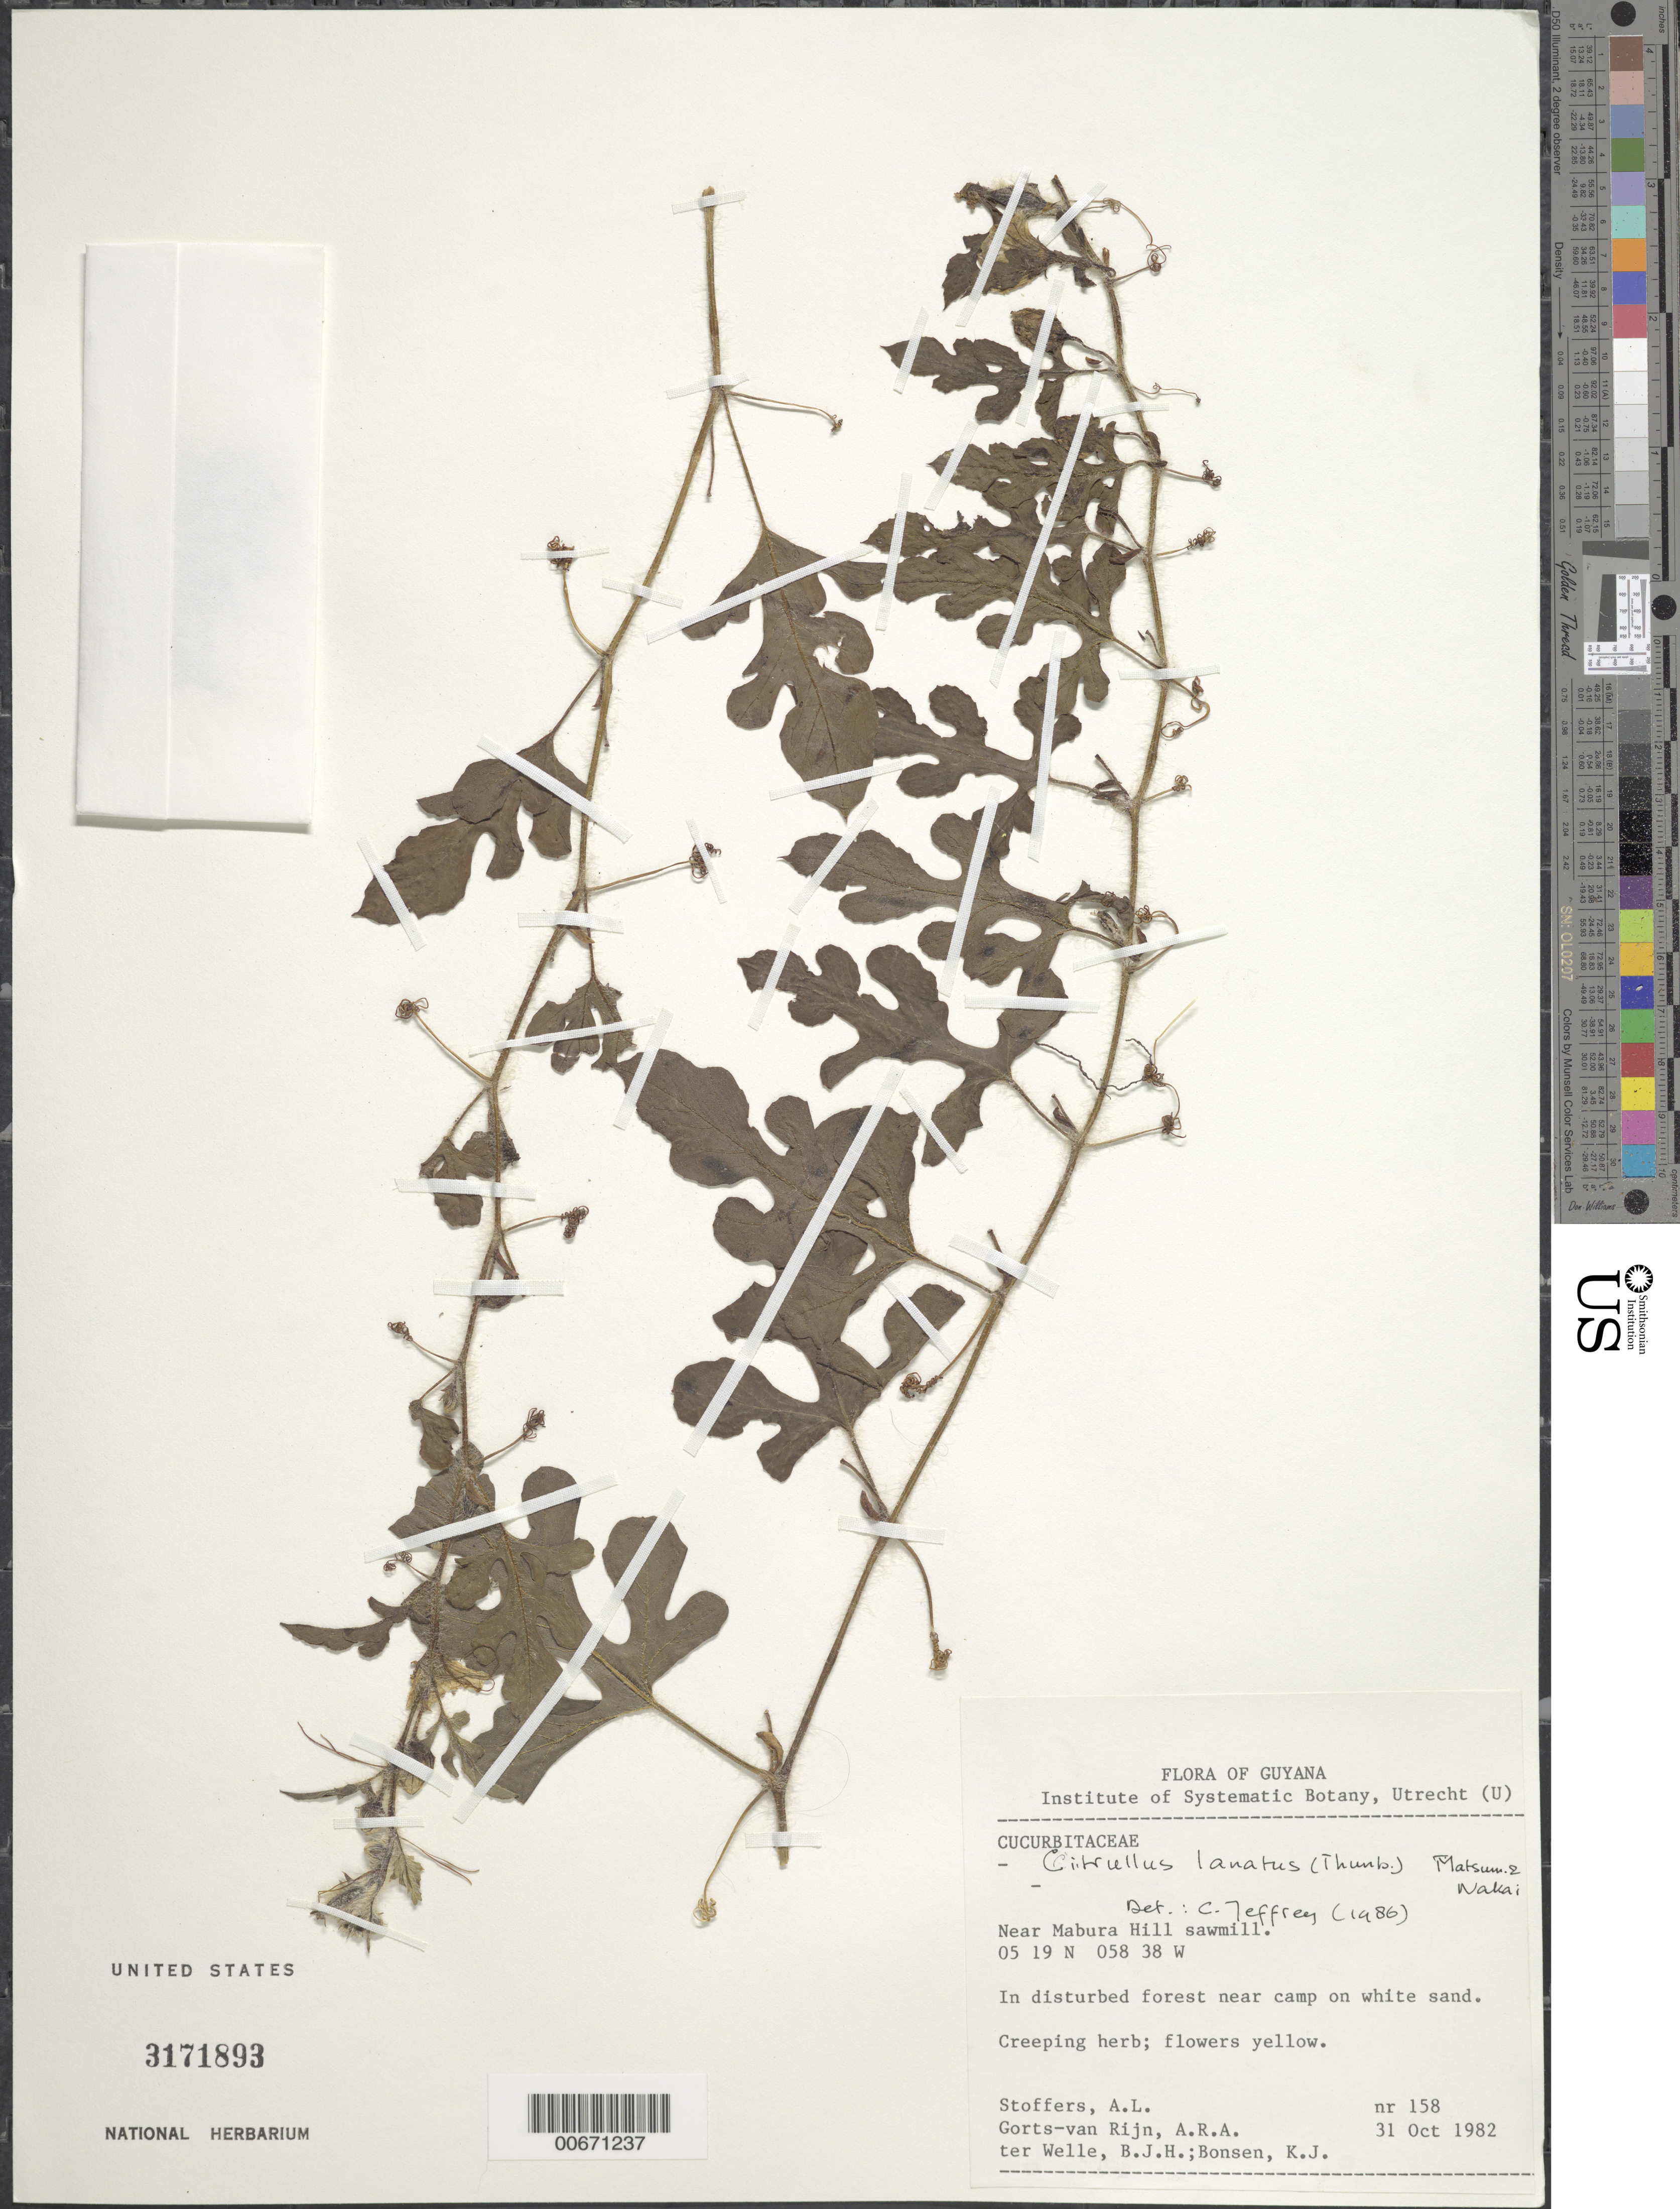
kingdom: Plantae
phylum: Tracheophyta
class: Magnoliopsida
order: Cucurbitales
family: Cucurbitaceae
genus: Citrullus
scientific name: Citrullus lanatus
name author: (Thunb.) Matsum. & Nakai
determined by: Jeffrey, C.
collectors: A. Stoffers, A. .R. A. Görts-van Rijn, B. Welle & K. Bonsen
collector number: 158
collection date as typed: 31-Oct-82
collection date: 1982-10-31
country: Guyana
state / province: U. Demerara-Berbice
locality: Mabura Hill, near sawmill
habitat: Along logging road (under construction), on white sand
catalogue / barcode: US 3171893